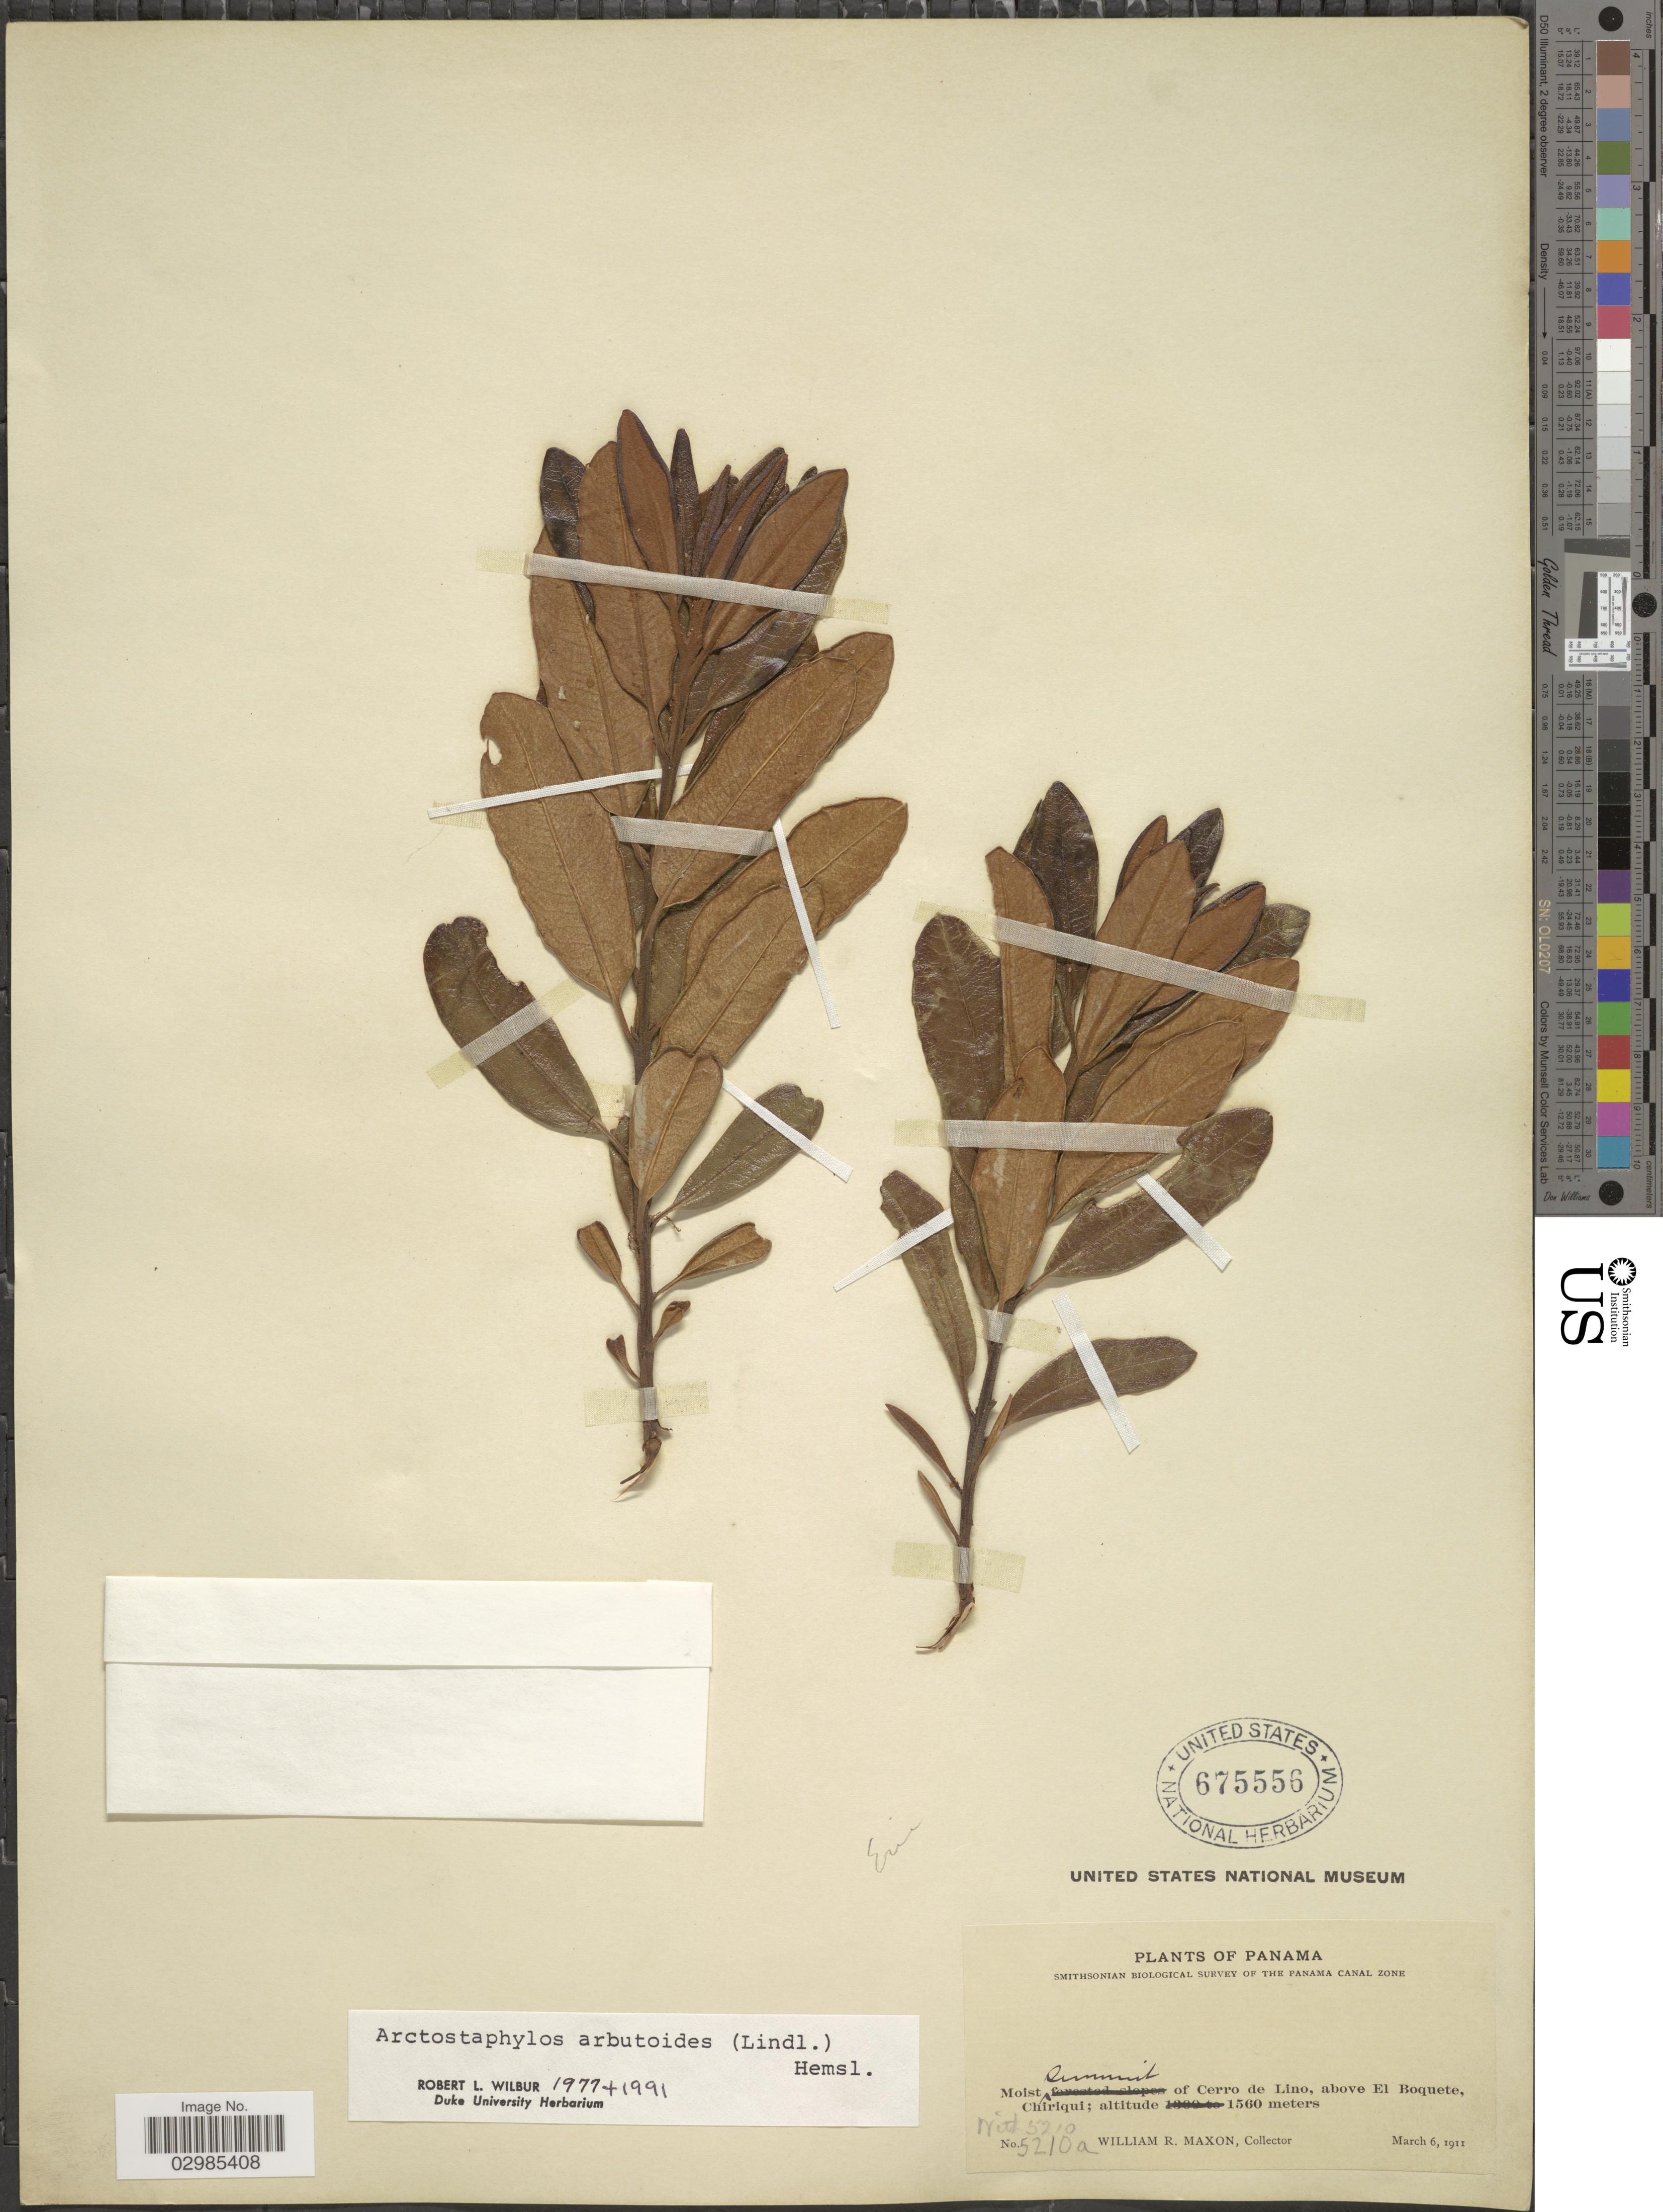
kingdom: Plantae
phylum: Tracheophyta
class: Magnoliopsida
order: Ericales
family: Ericaceae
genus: Arctostaphylos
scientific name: Arctostaphylos arbutoides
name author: (Lindl.) Hemsl.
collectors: W. R. Maxon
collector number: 5210a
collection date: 1911-03-06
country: Panama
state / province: Chiriqui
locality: Moist summit of Cerro de Lino, above El Boquete, Chiriquí.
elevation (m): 1560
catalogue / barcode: US 675556